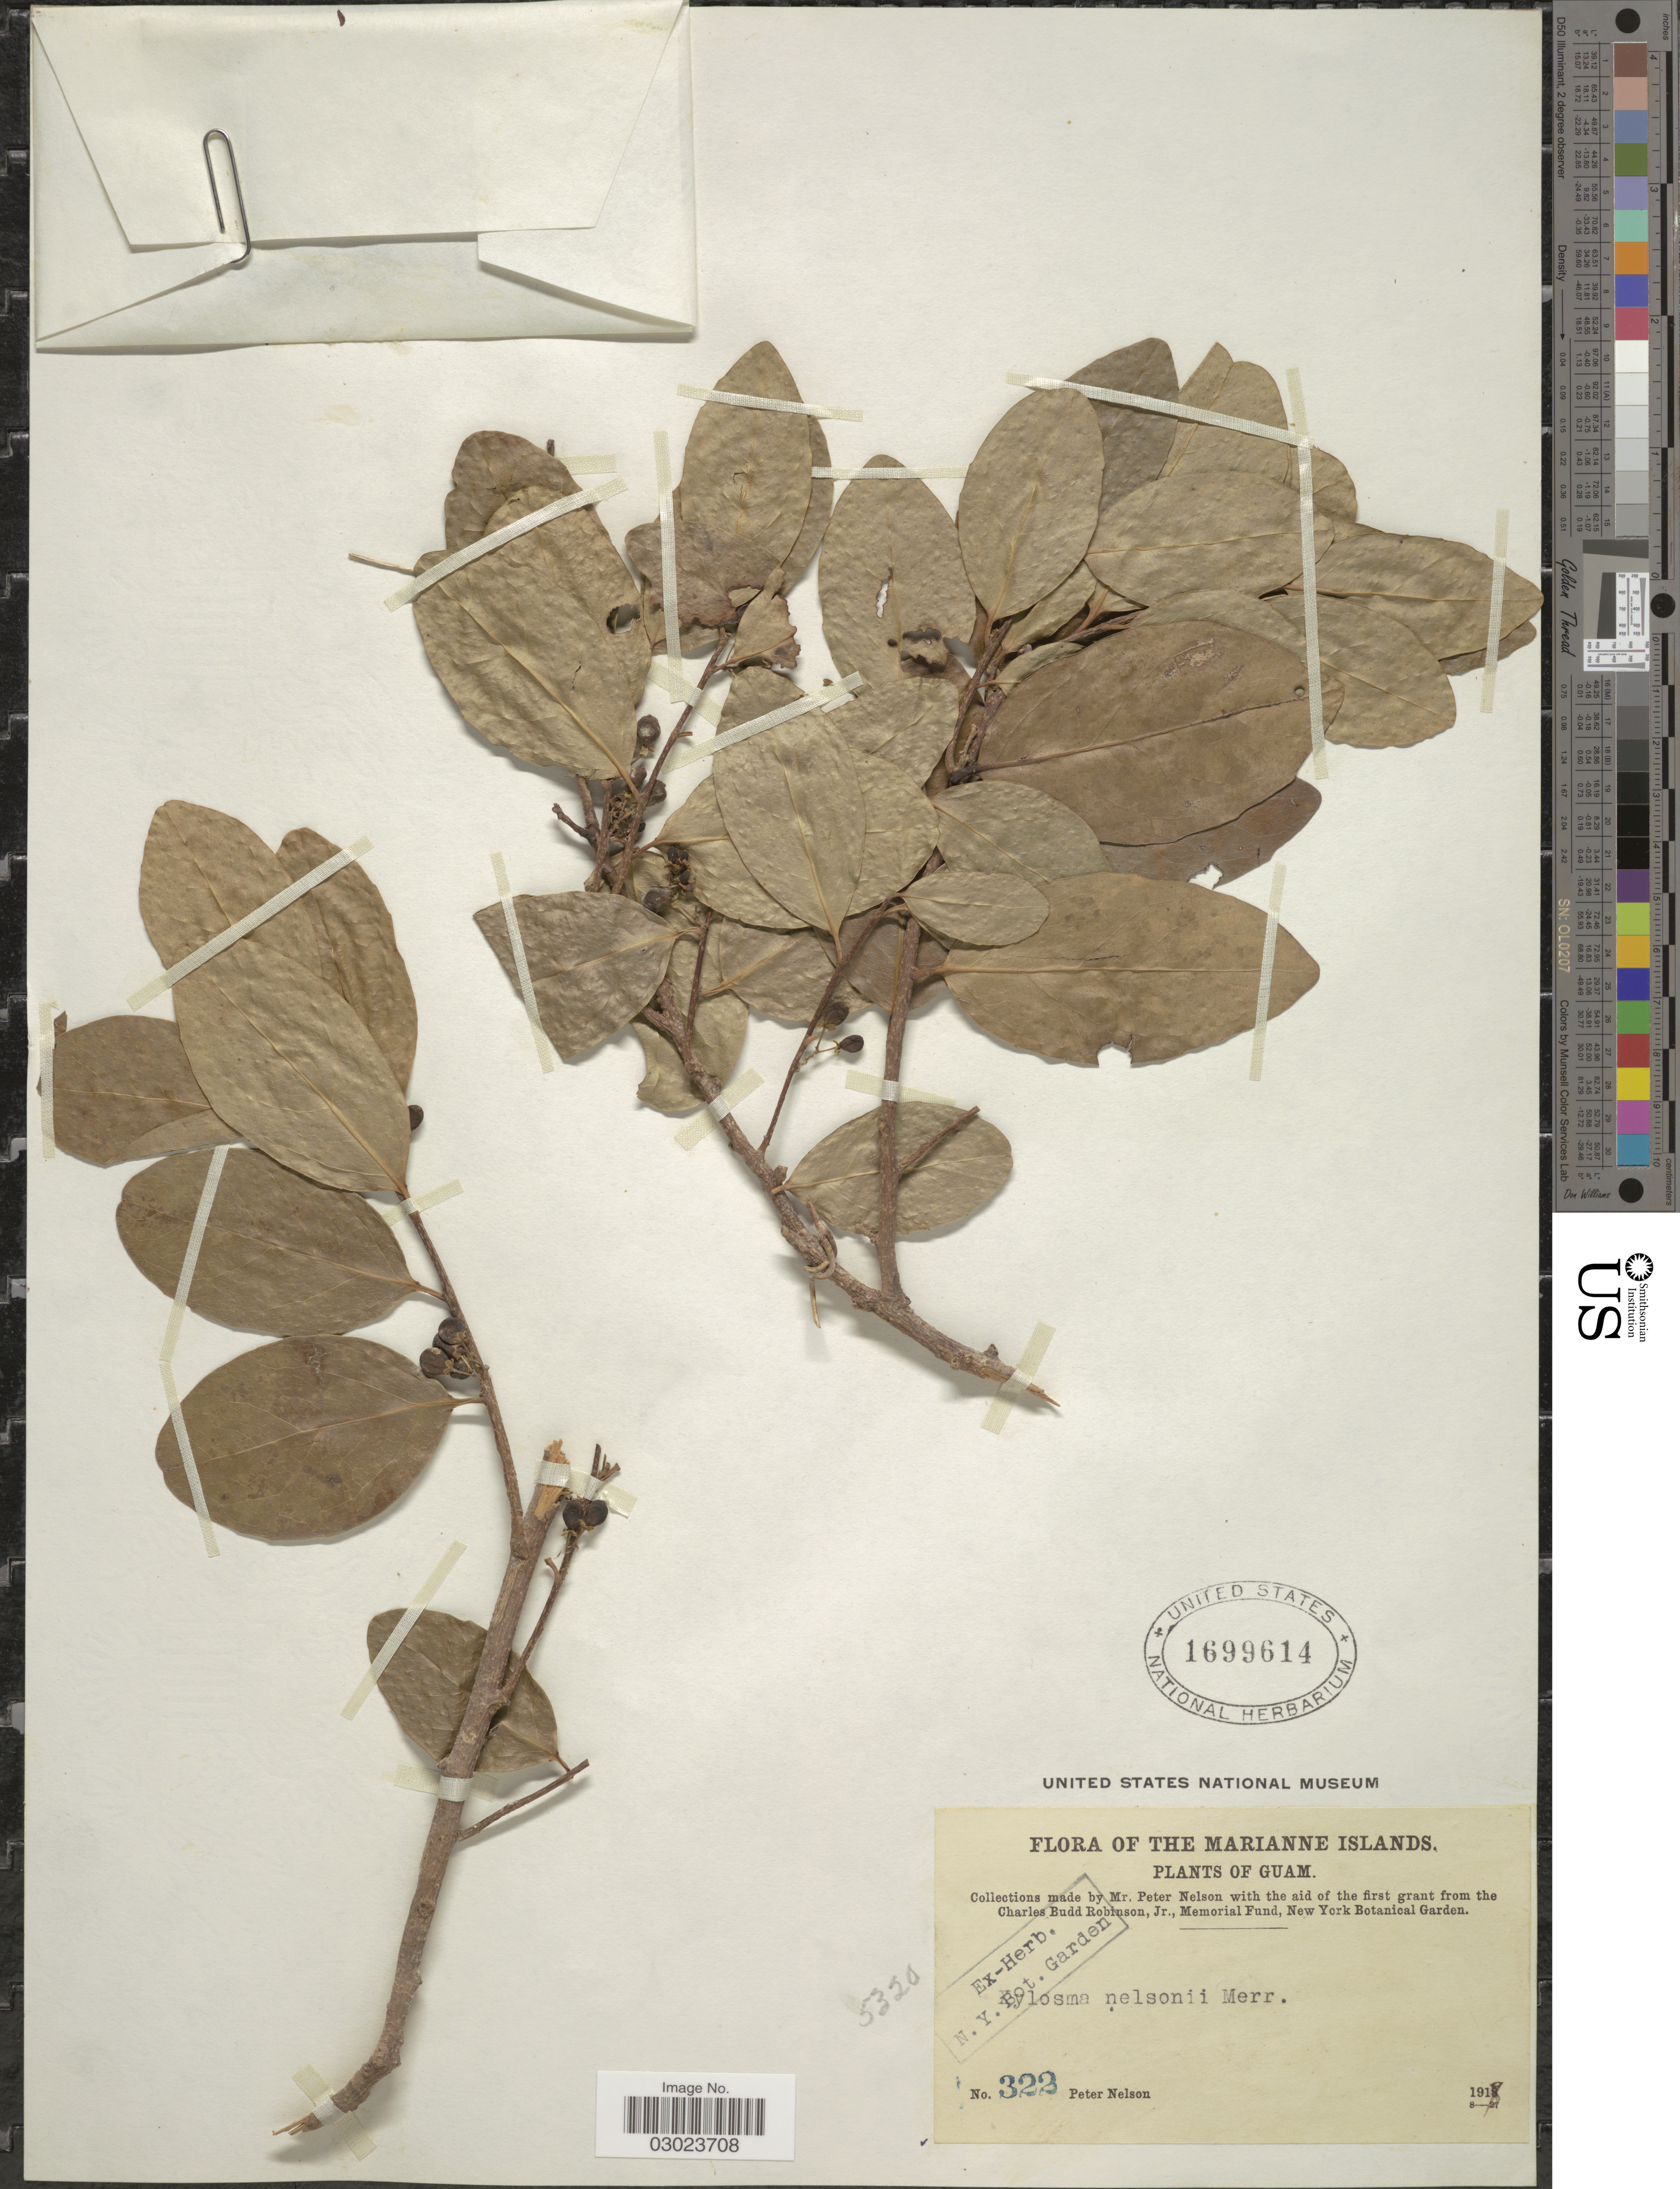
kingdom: Plantae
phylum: Tracheophyta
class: Magnoliopsida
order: Malpighiales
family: Salicaceae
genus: Xylosma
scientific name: Xylosma nelsonii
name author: Merr.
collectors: P. Nelson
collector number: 323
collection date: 1918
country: Guam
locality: The Marianne Islands.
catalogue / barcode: US 1699614